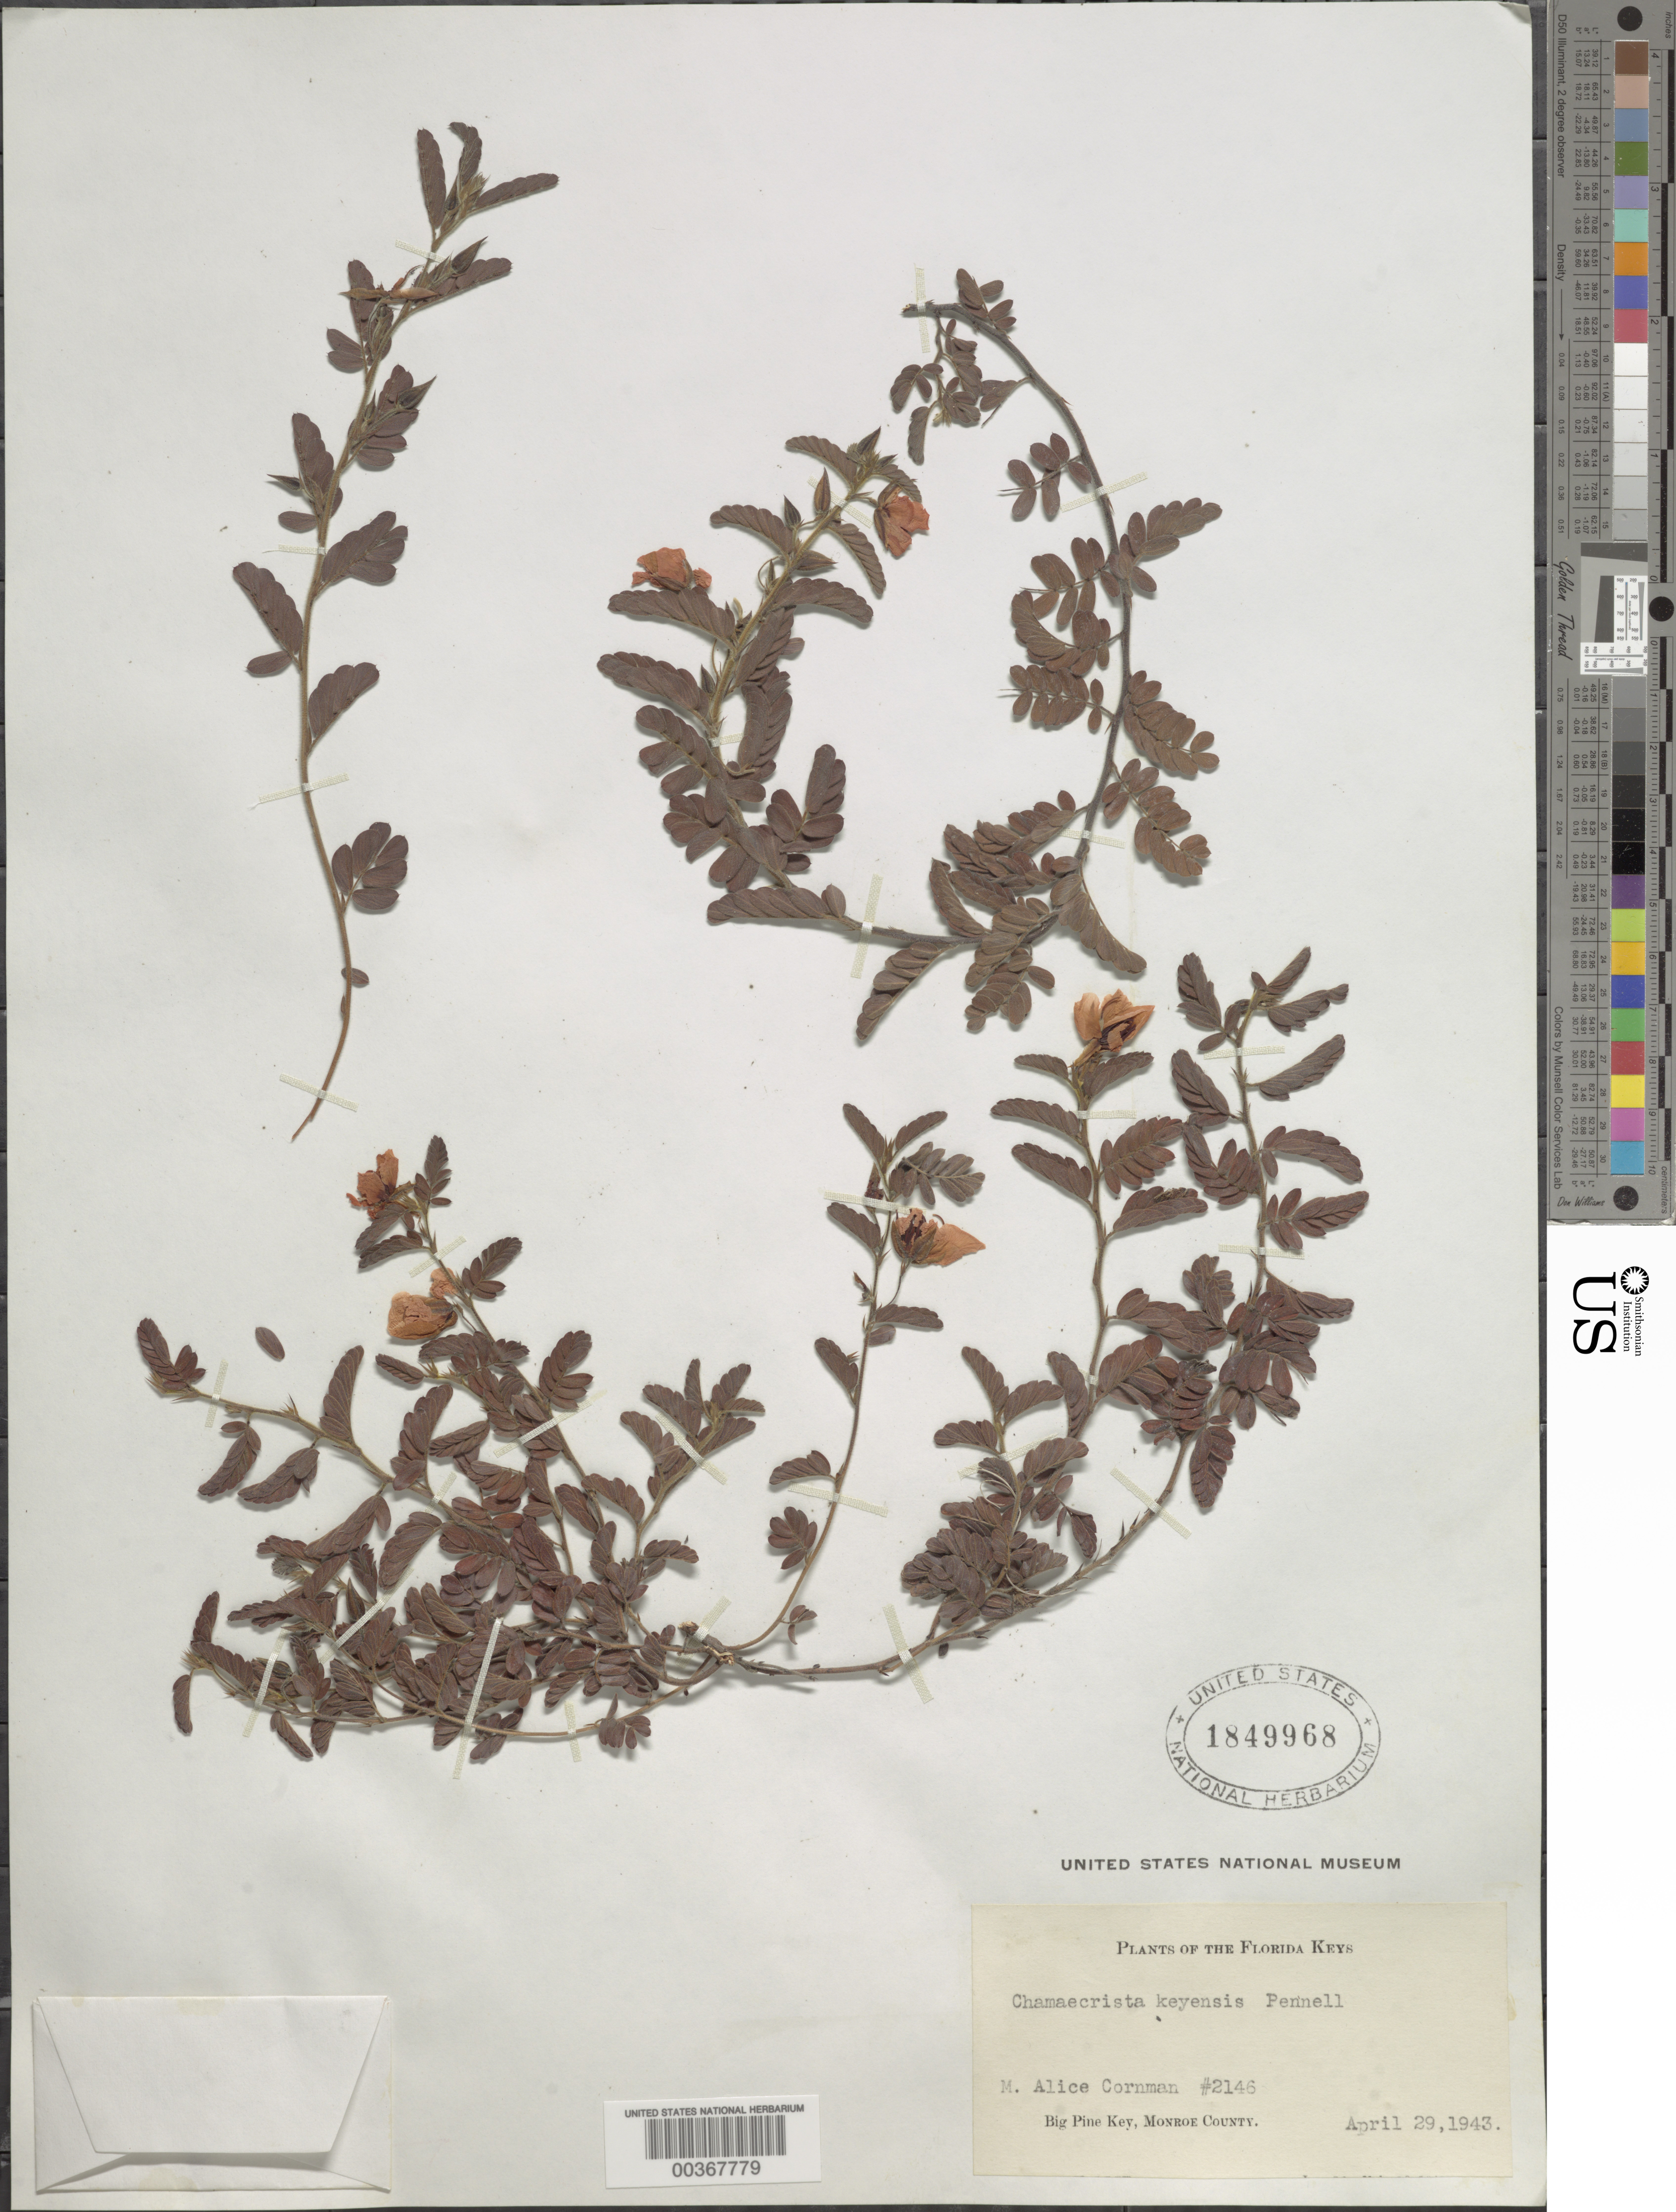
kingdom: Plantae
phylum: Tracheophyta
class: Magnoliopsida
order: Fabales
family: Fabaceae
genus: Chamaecrista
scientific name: Chamaecrista lineata var. keyensis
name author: (Pennell) H.S. Irwin & Barneby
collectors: L. Cornman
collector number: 2146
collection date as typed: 29 Apr 1943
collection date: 1943-04-29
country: United States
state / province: Florida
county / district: Monroe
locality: Big pine key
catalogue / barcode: US 1849968